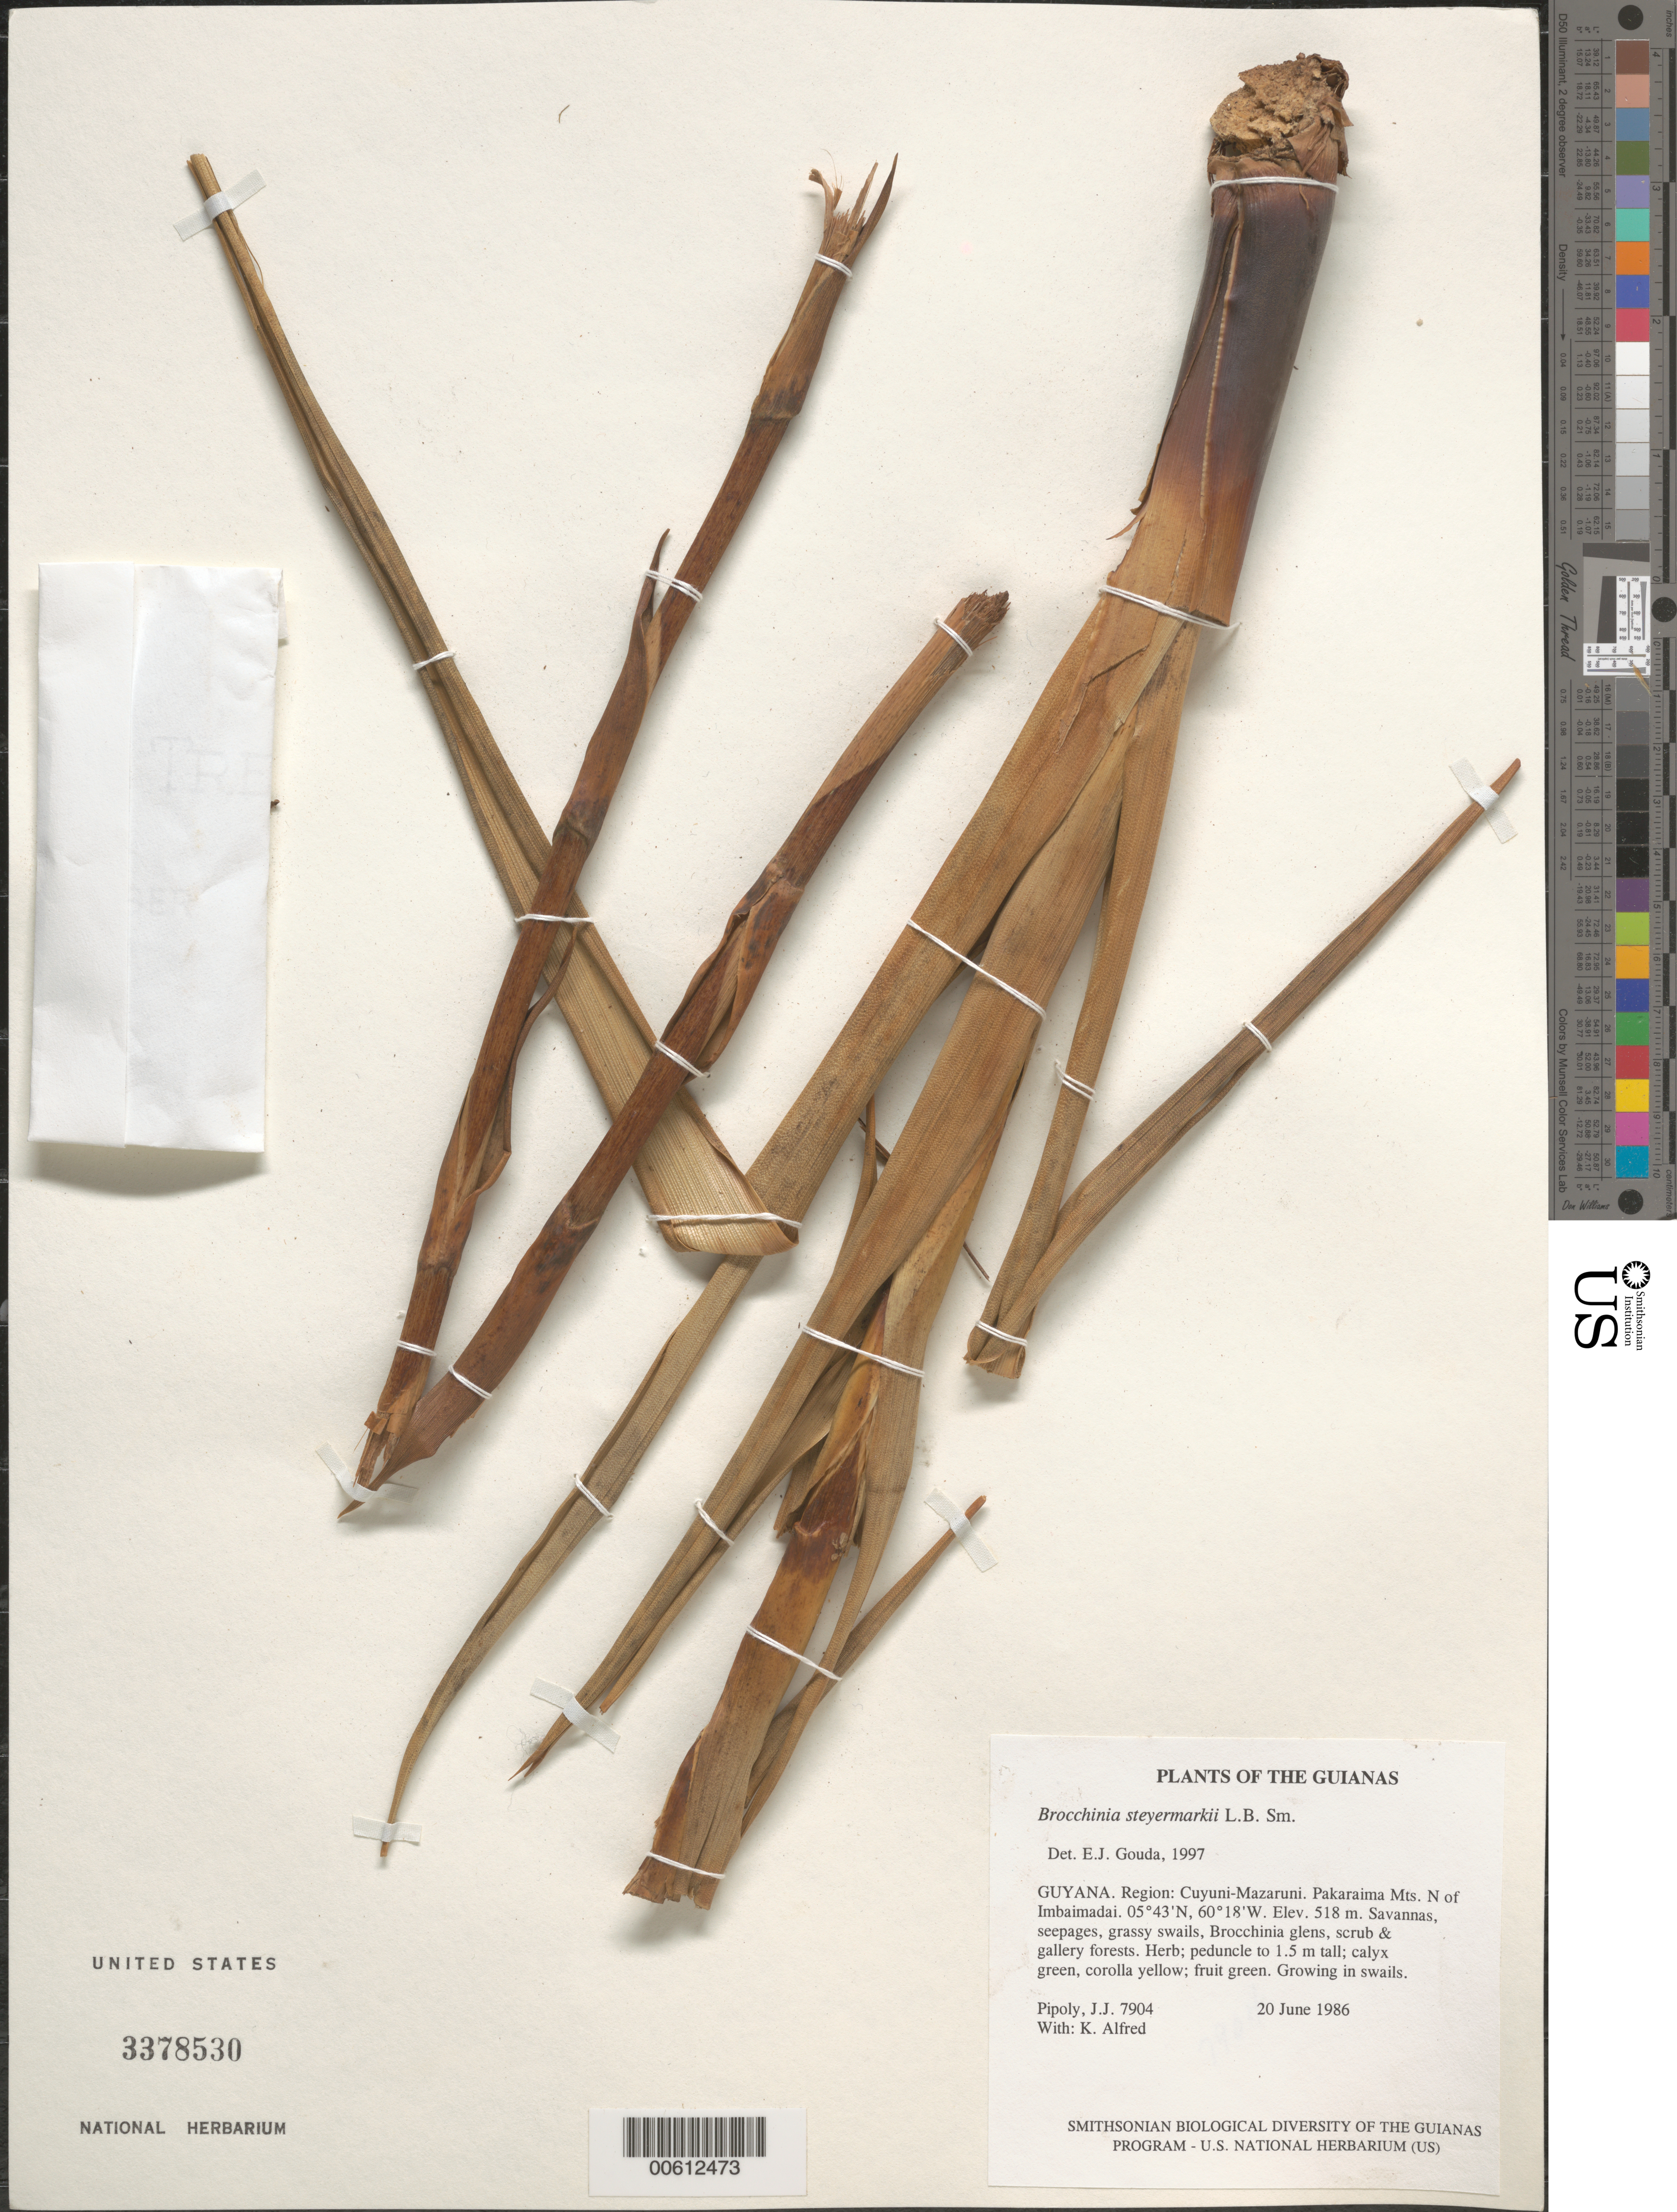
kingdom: Plantae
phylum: Tracheophyta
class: Liliopsida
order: Poales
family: Bromeliaceae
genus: Brocchinia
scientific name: Brocchinia steyermarkii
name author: L.B. Sm.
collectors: J. J. Pipoly & K. Alfred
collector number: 7904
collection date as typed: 20 June 1986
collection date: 1986-06-20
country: Guyana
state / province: Cuyuni-Mazaruni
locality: Pakaraima Mts. N of Imbaimadai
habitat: Savannas, seepages, grassy swails, Brocchinia glens, scrub & gallery forests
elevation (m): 518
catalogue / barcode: US 3378530